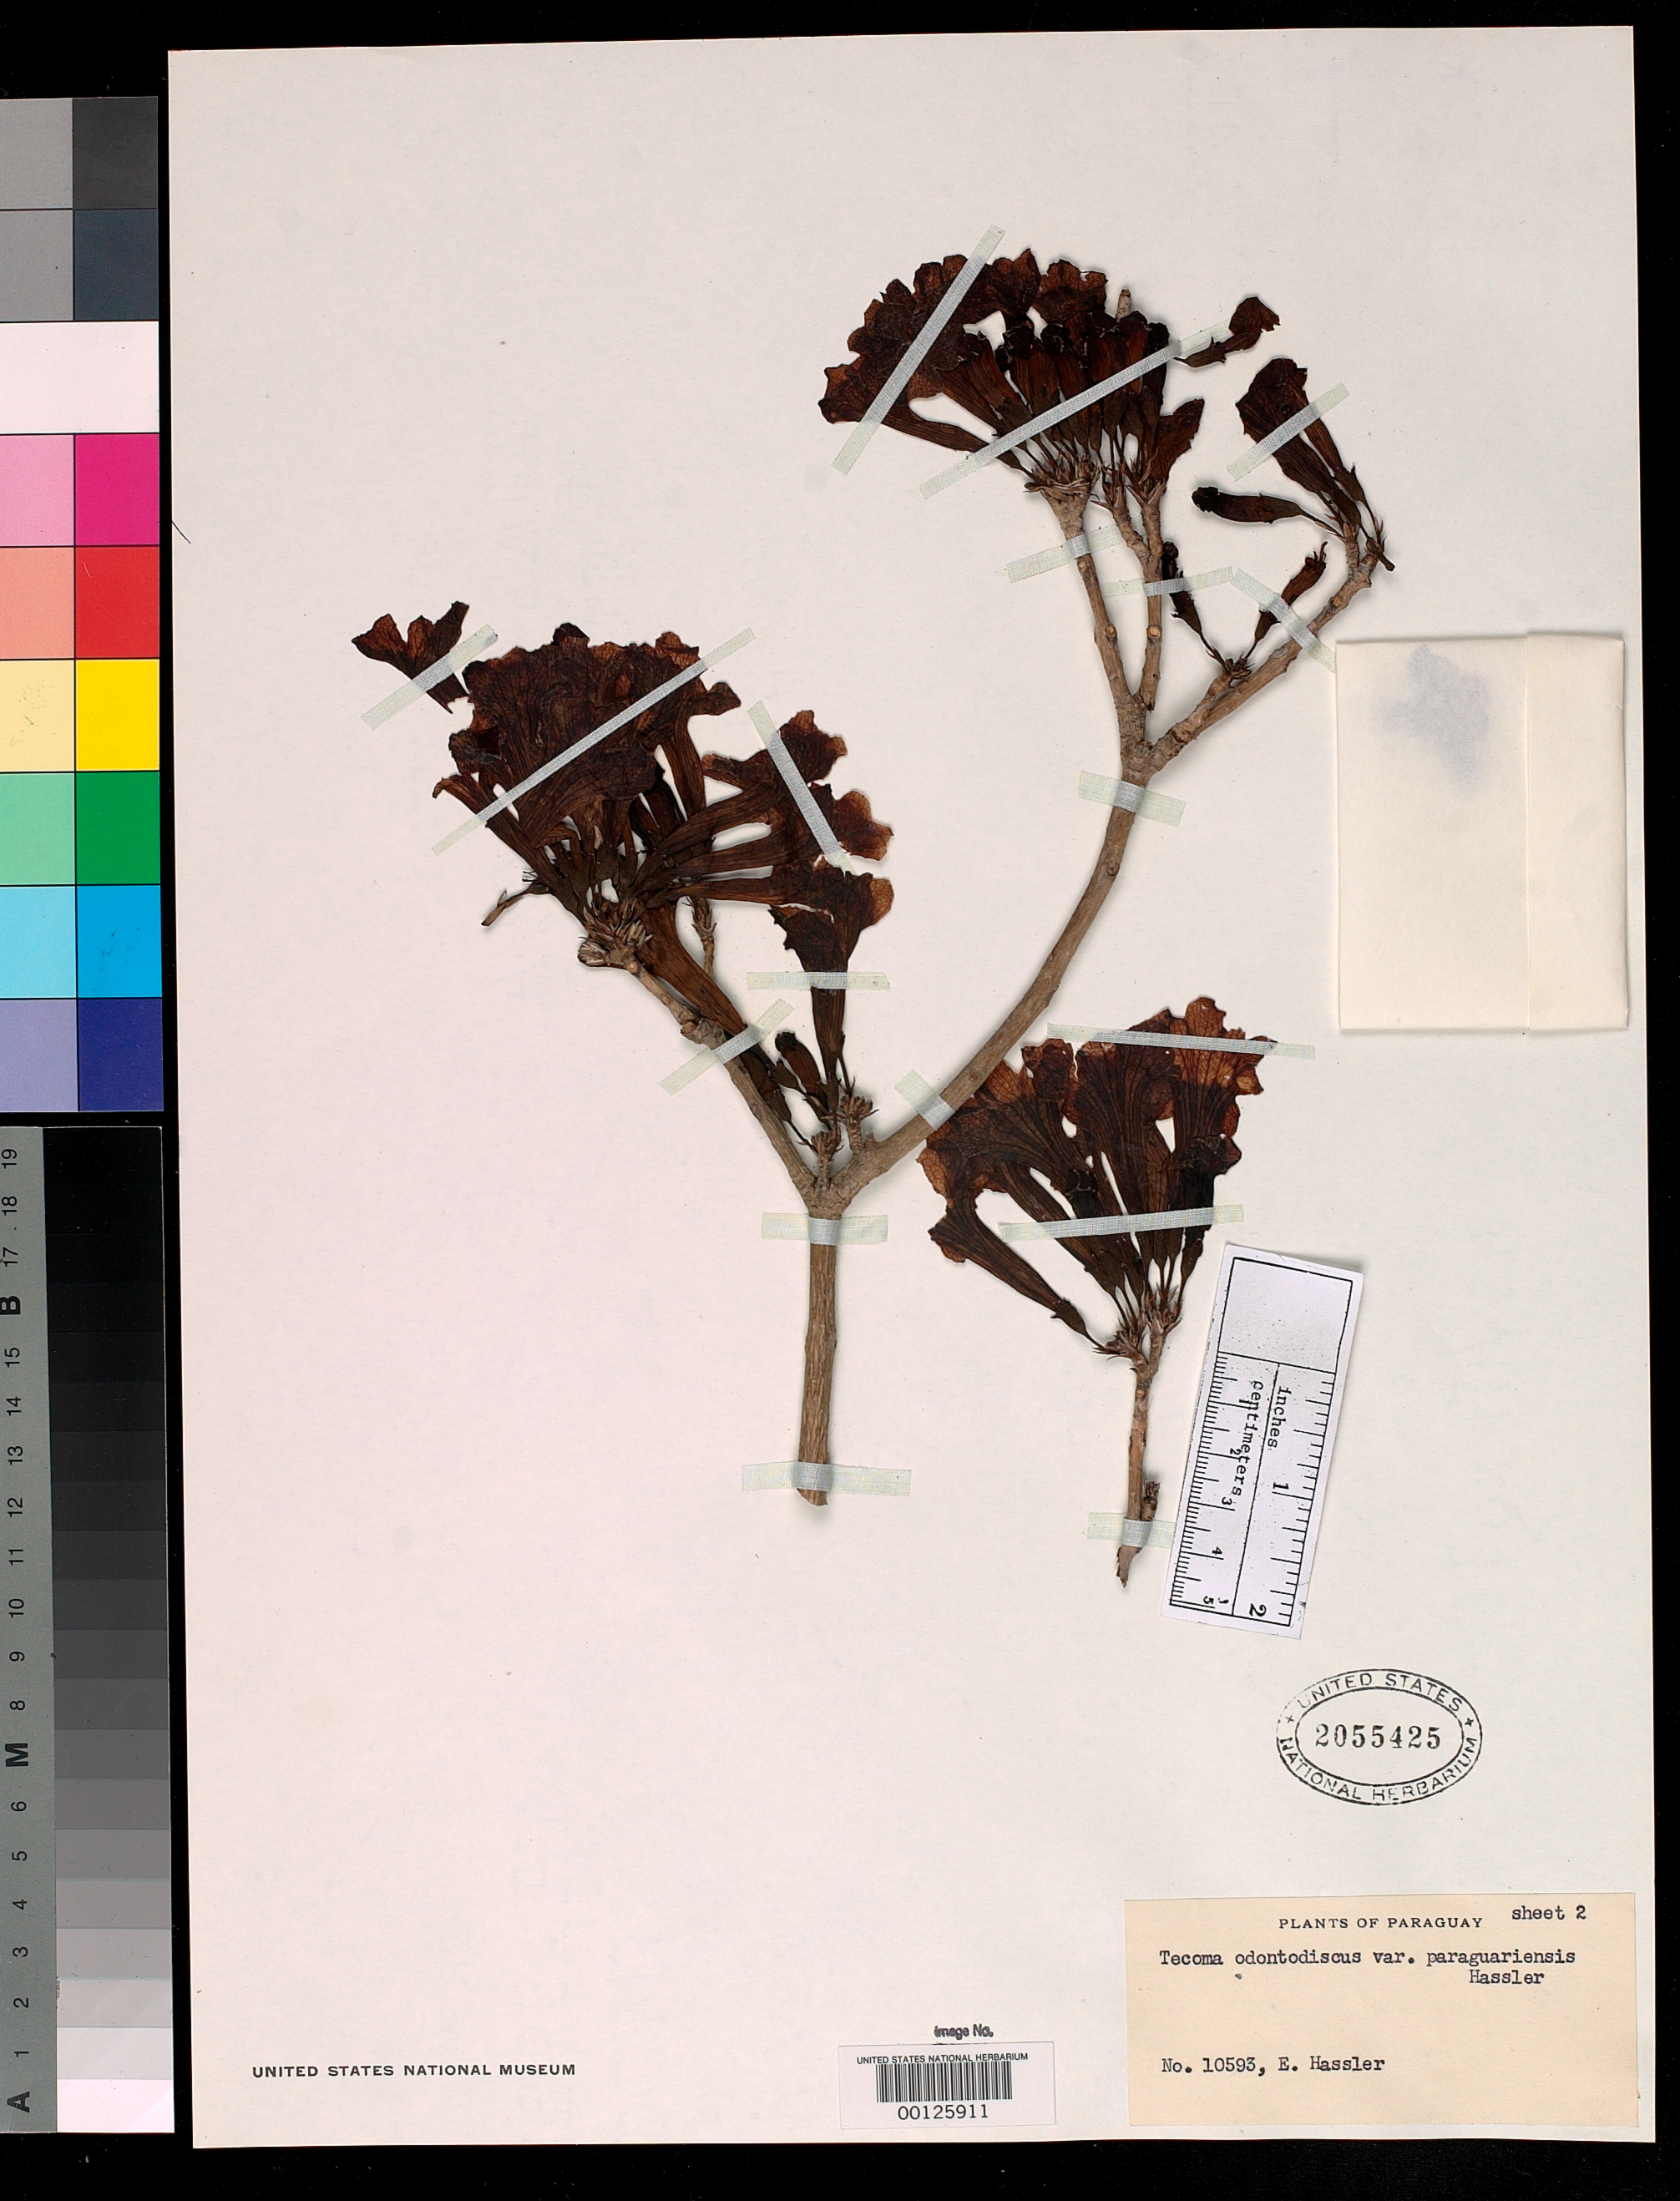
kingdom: Plantae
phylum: Tracheophyta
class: Magnoliopsida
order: Lamiales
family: Bignoniaceae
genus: Tecoma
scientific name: Tecoma odontodiscus var. paraguariensis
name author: Hassl.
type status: Isotype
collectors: E. Hassler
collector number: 10593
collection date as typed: Sep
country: Paraguay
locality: "Serradas" Esperanza.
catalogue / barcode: US 2055425